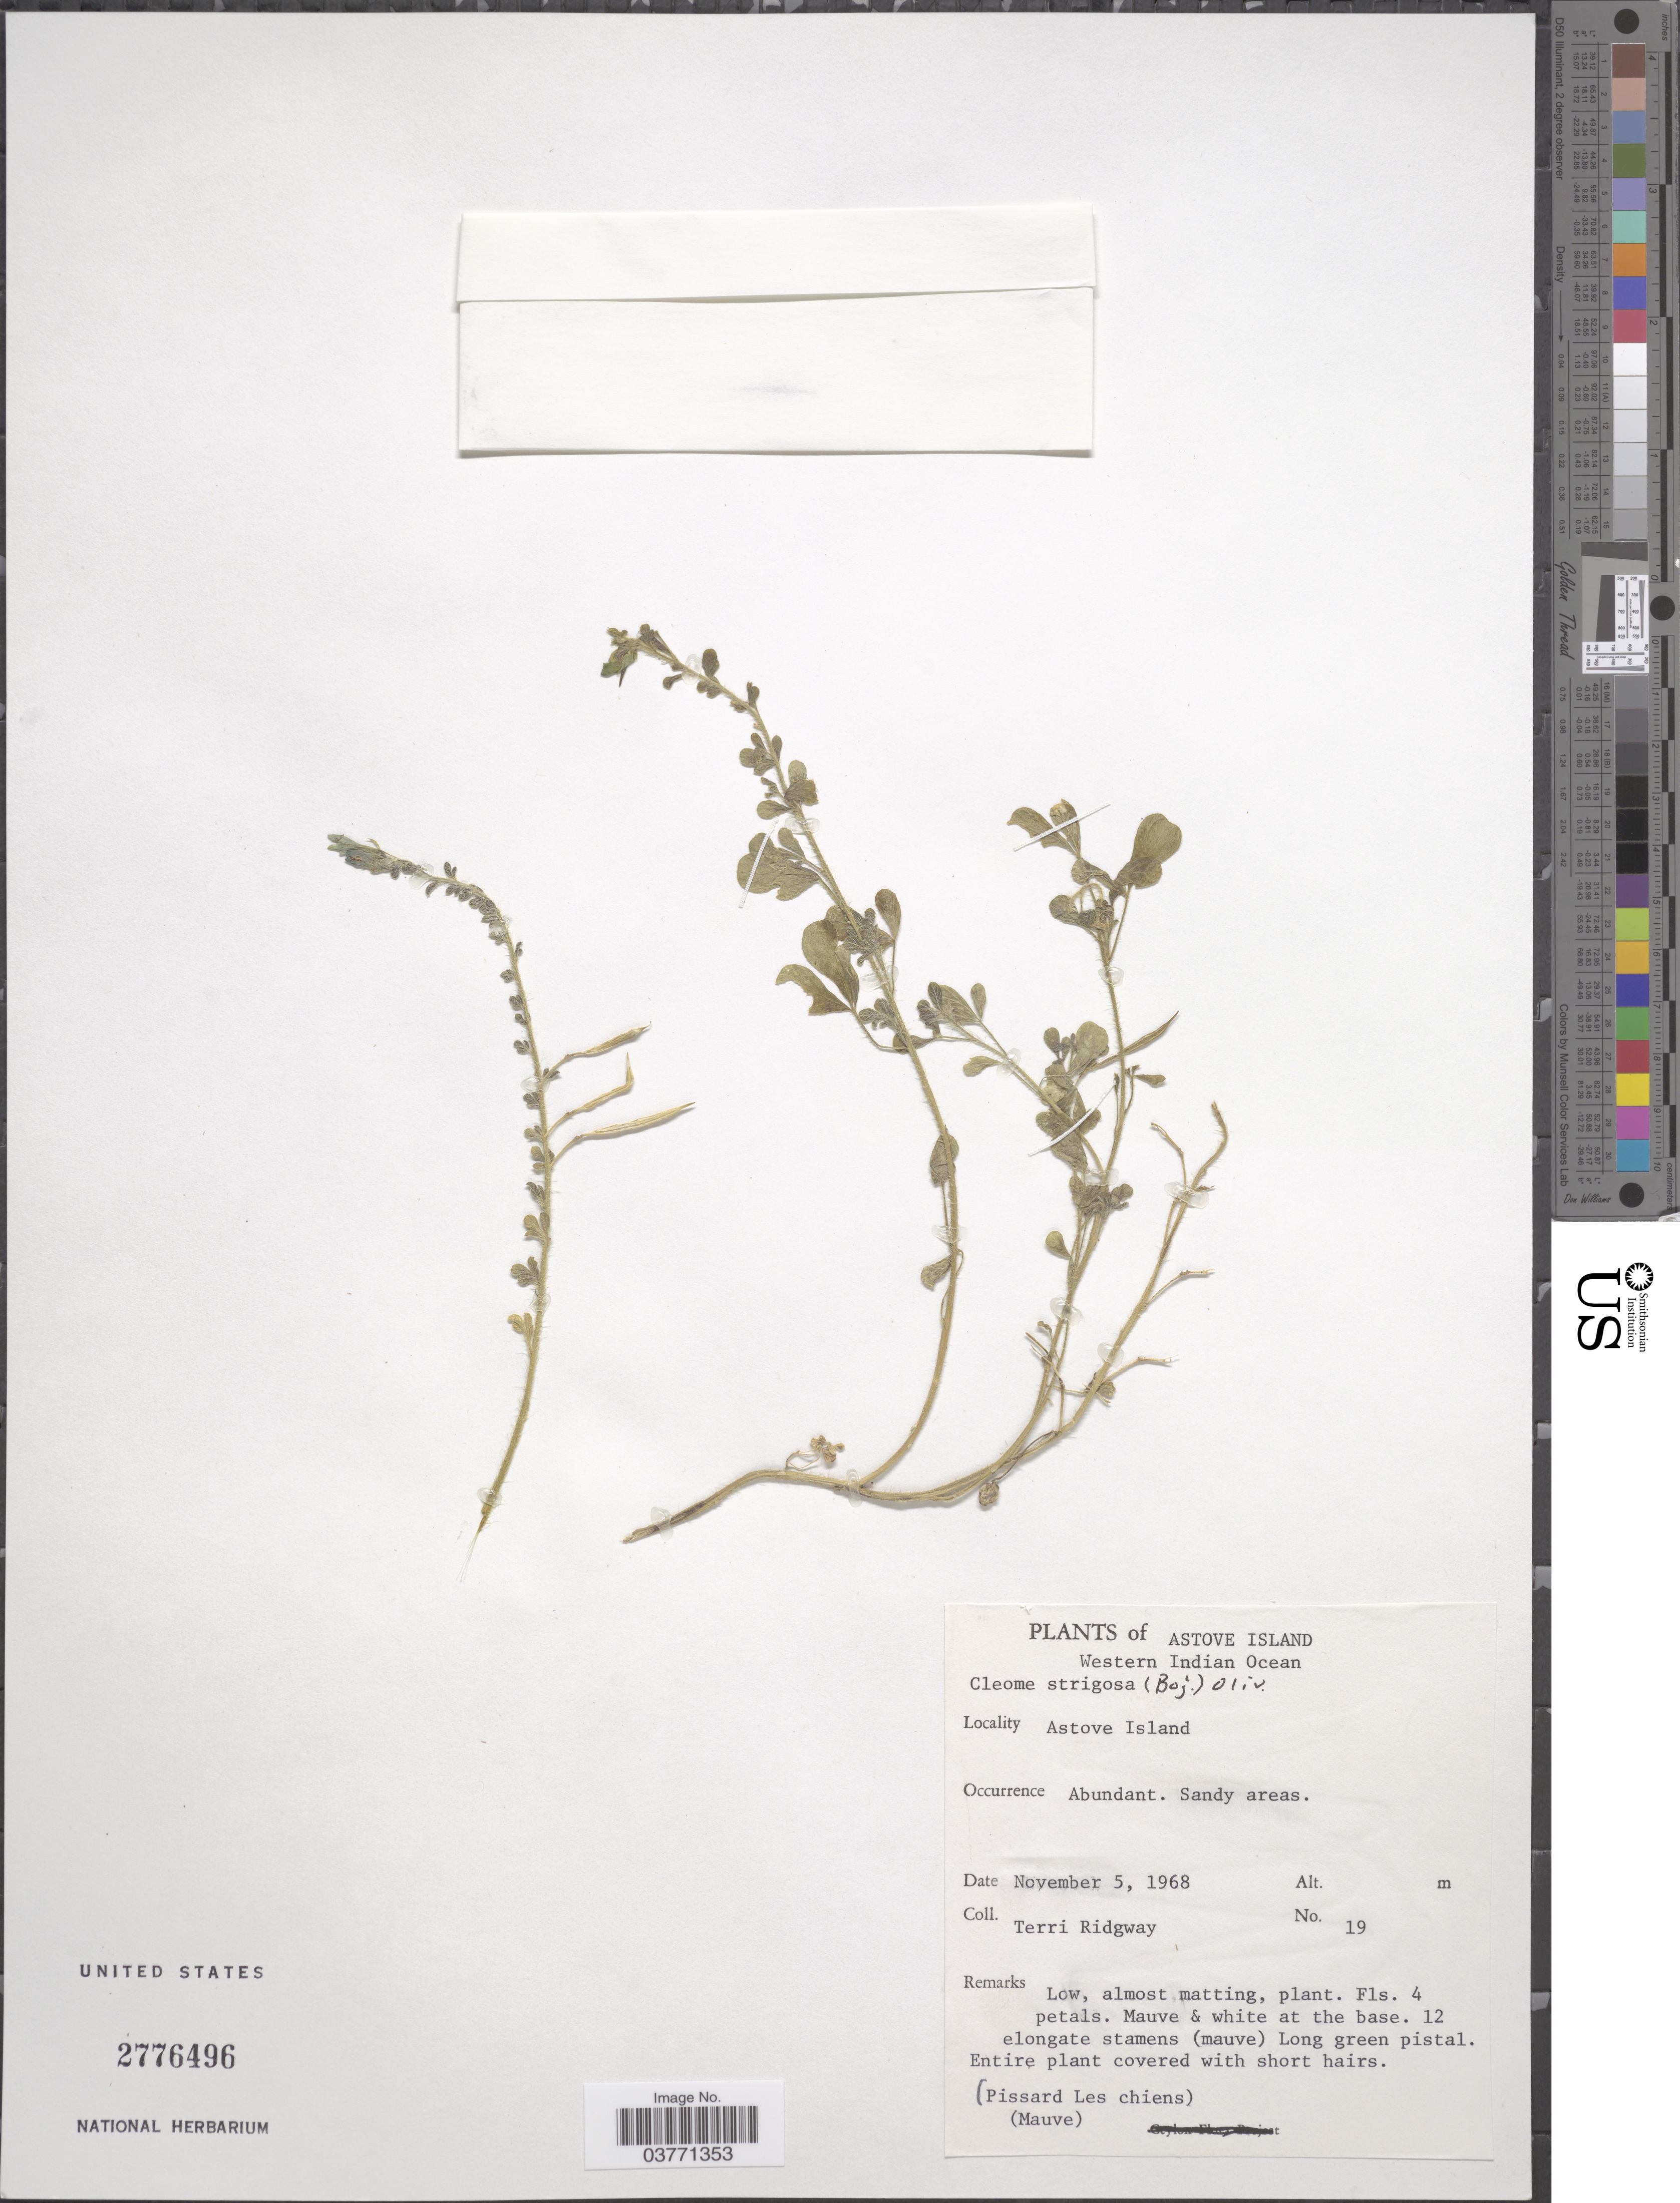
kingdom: Plantae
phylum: Tracheophyta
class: Magnoliopsida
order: Brassicales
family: Cleomaceae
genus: Sieruela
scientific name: Sieruela strigosa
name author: (Bojer) Roalson & J.C. Hall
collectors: T. Ridgway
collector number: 19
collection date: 1968-11-05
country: Seychelles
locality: Astove Island. Western Indian Ocean.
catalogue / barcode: US 2776496